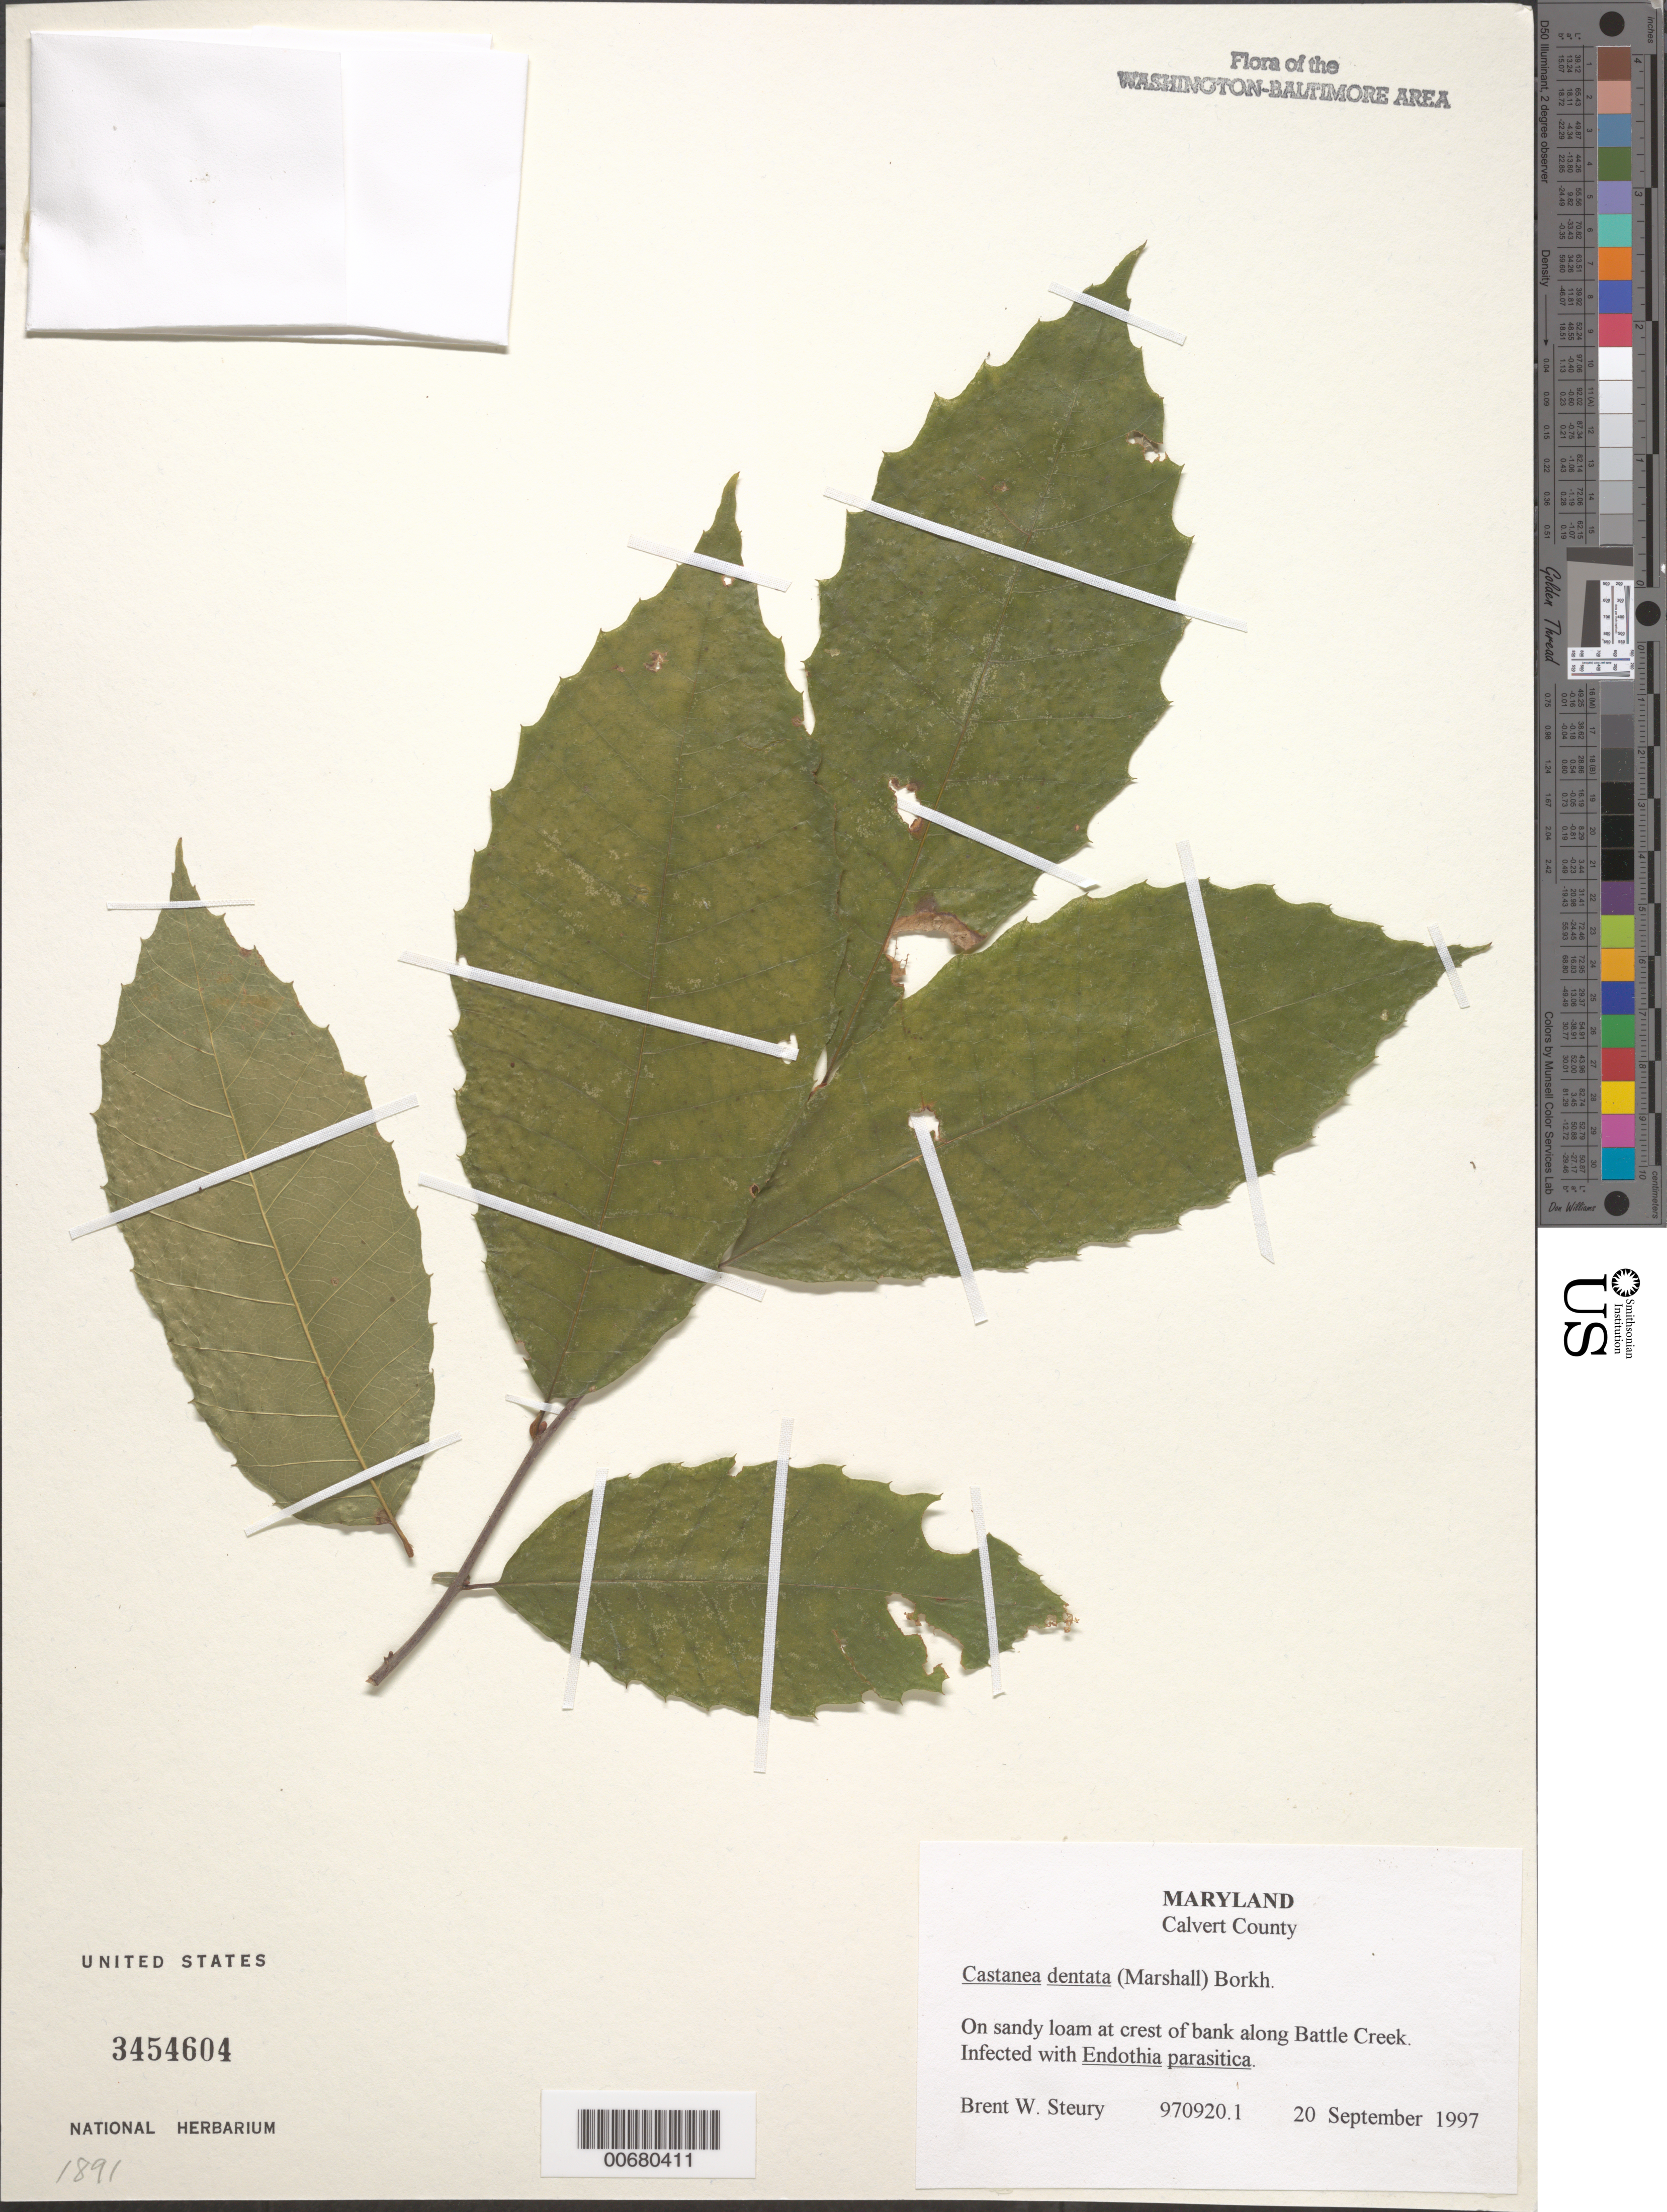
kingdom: Plantae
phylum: Tracheophyta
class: Magnoliopsida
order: Fagales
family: Fagaceae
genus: Castanea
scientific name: Castanea dentata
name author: (Marshall) Borkh.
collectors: B. Steury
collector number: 970920.1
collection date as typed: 20 Sep 1997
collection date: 1997-09-20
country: United States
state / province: Maryland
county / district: Calvert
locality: Along Battle Creek.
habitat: On sandy loam at crest of bank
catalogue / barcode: US 3454604